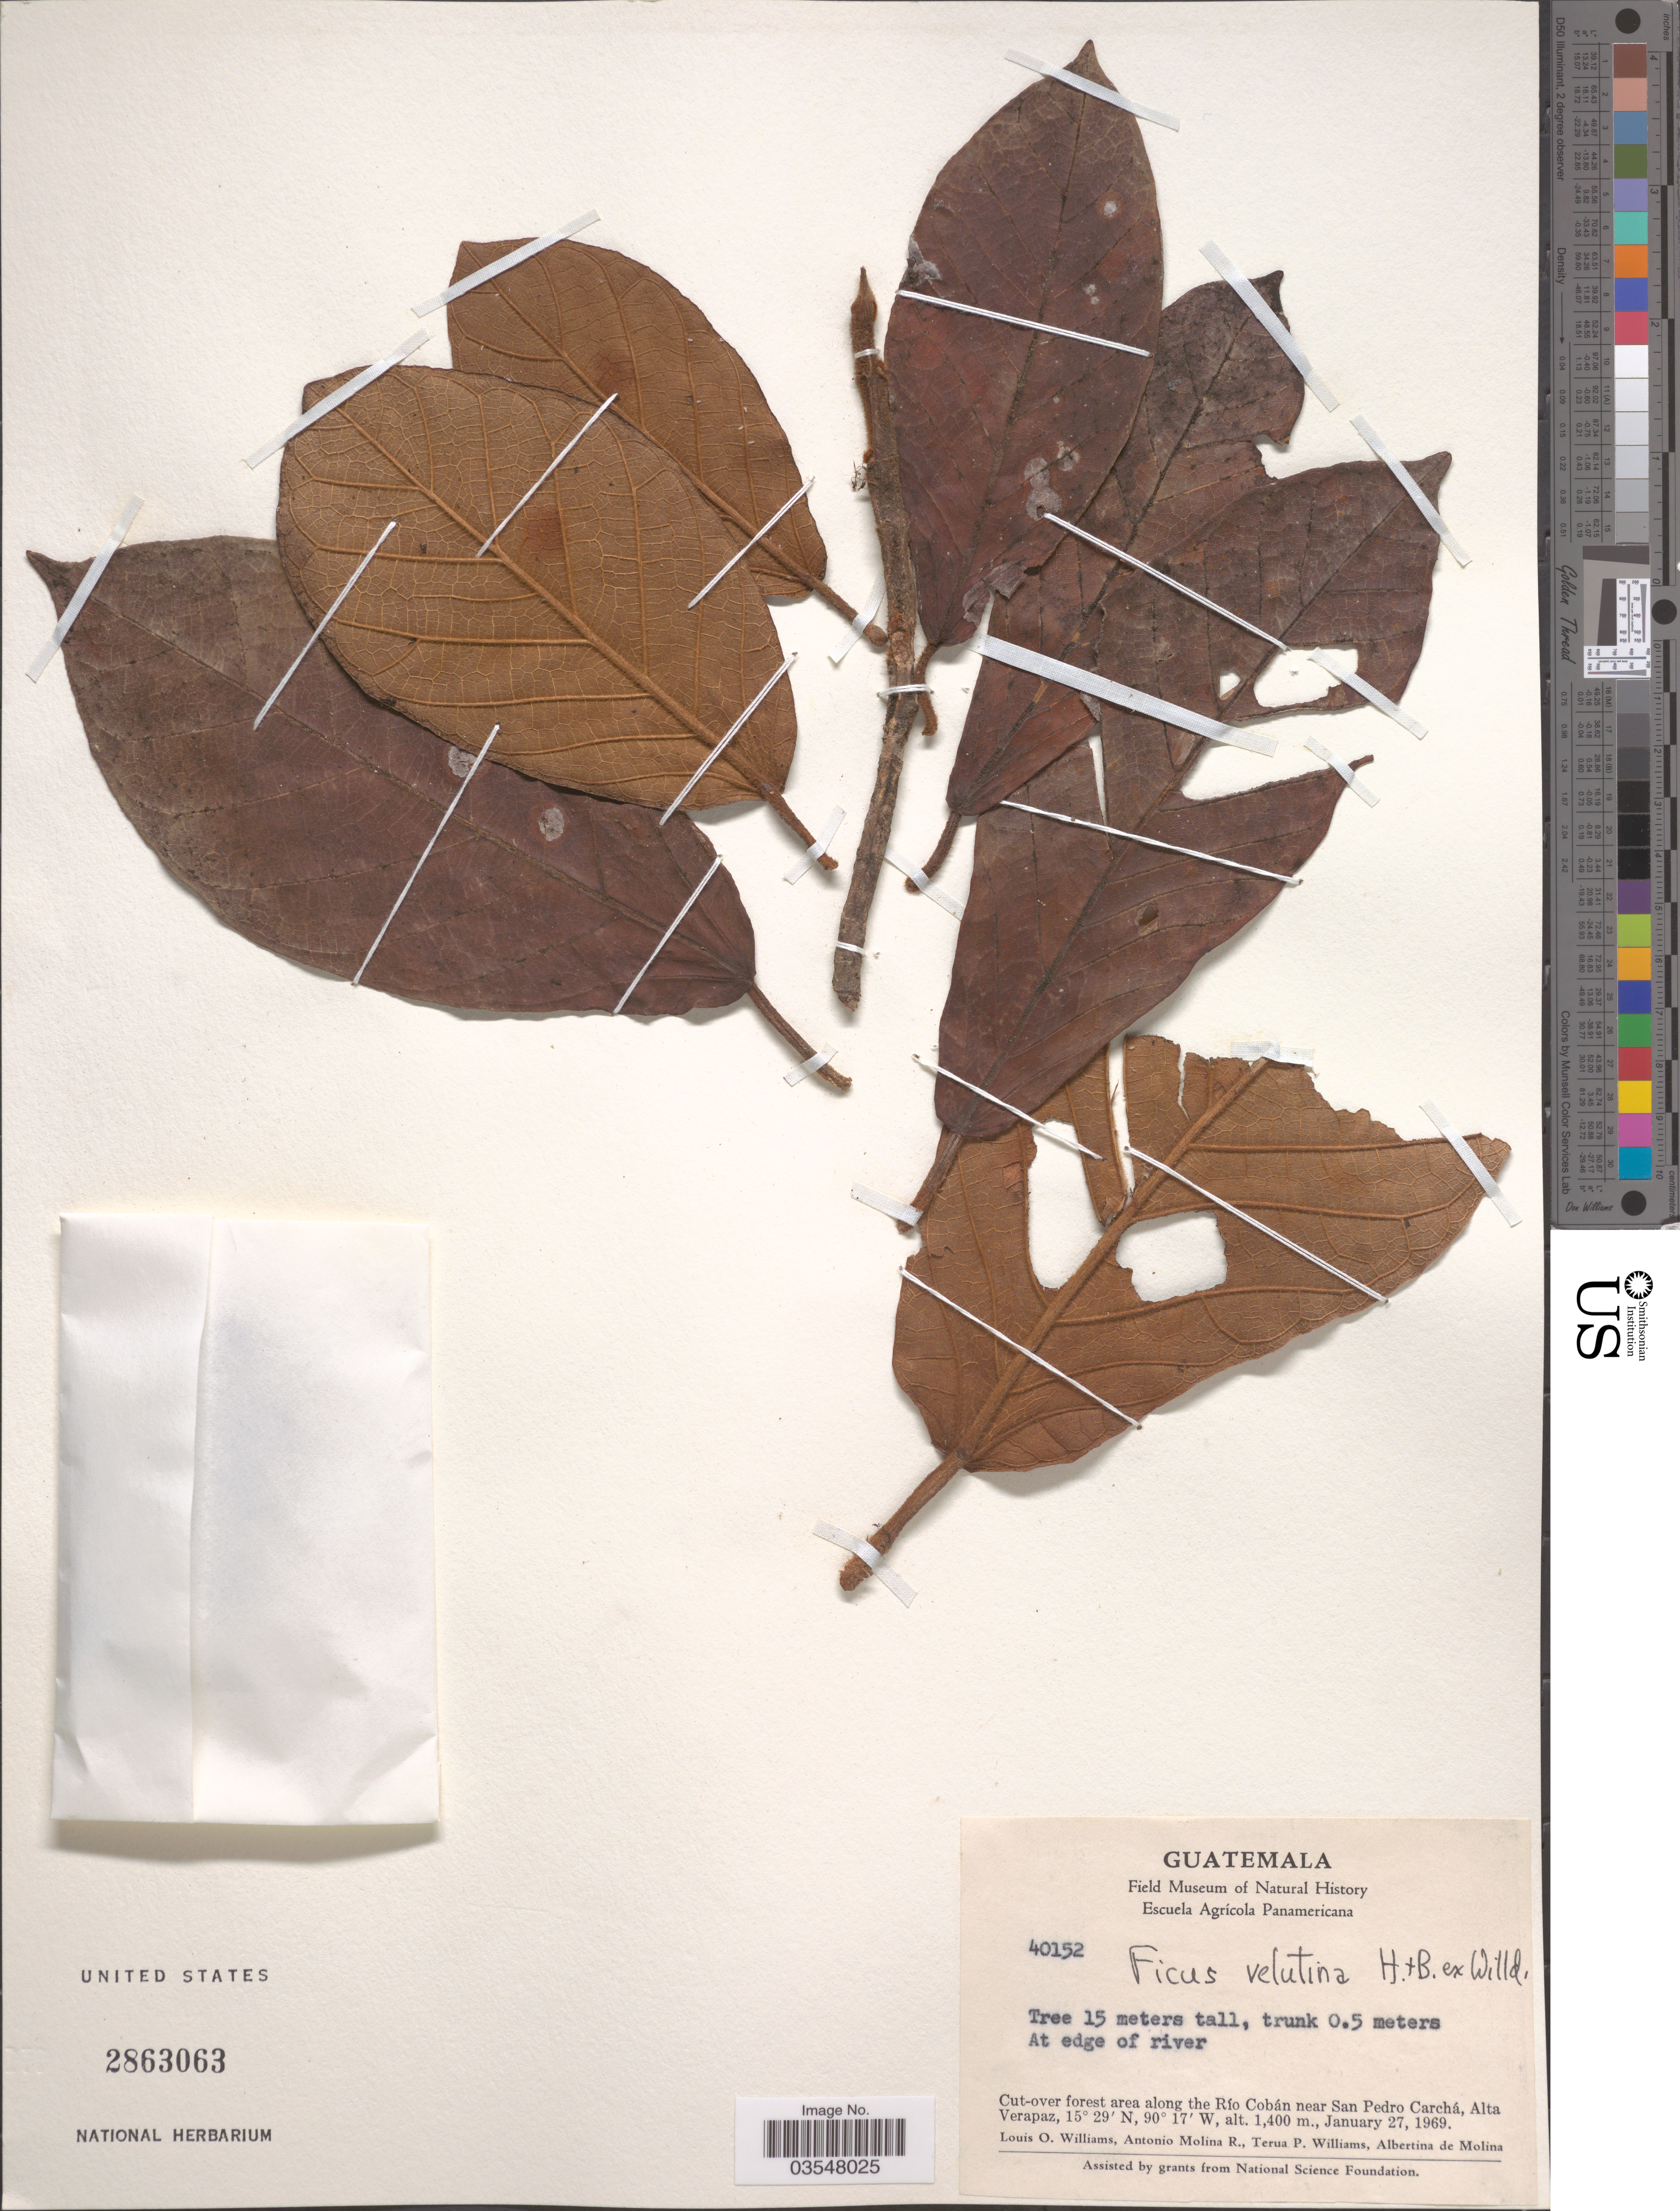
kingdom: Plantae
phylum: Tracheophyta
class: Magnoliopsida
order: Rosales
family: Moraceae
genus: Ficus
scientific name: Ficus velutina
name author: Humb. & Bonpl. ex Willd.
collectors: L. O. Williams, A. Molina R., T. Williams & A. R. Molina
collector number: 40152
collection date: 1969-01-27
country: Guatemala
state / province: Alta Verapaz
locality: Cut-over forest area along the Río Cobán near San Pedro Carchá.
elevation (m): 1400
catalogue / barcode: US 2863063